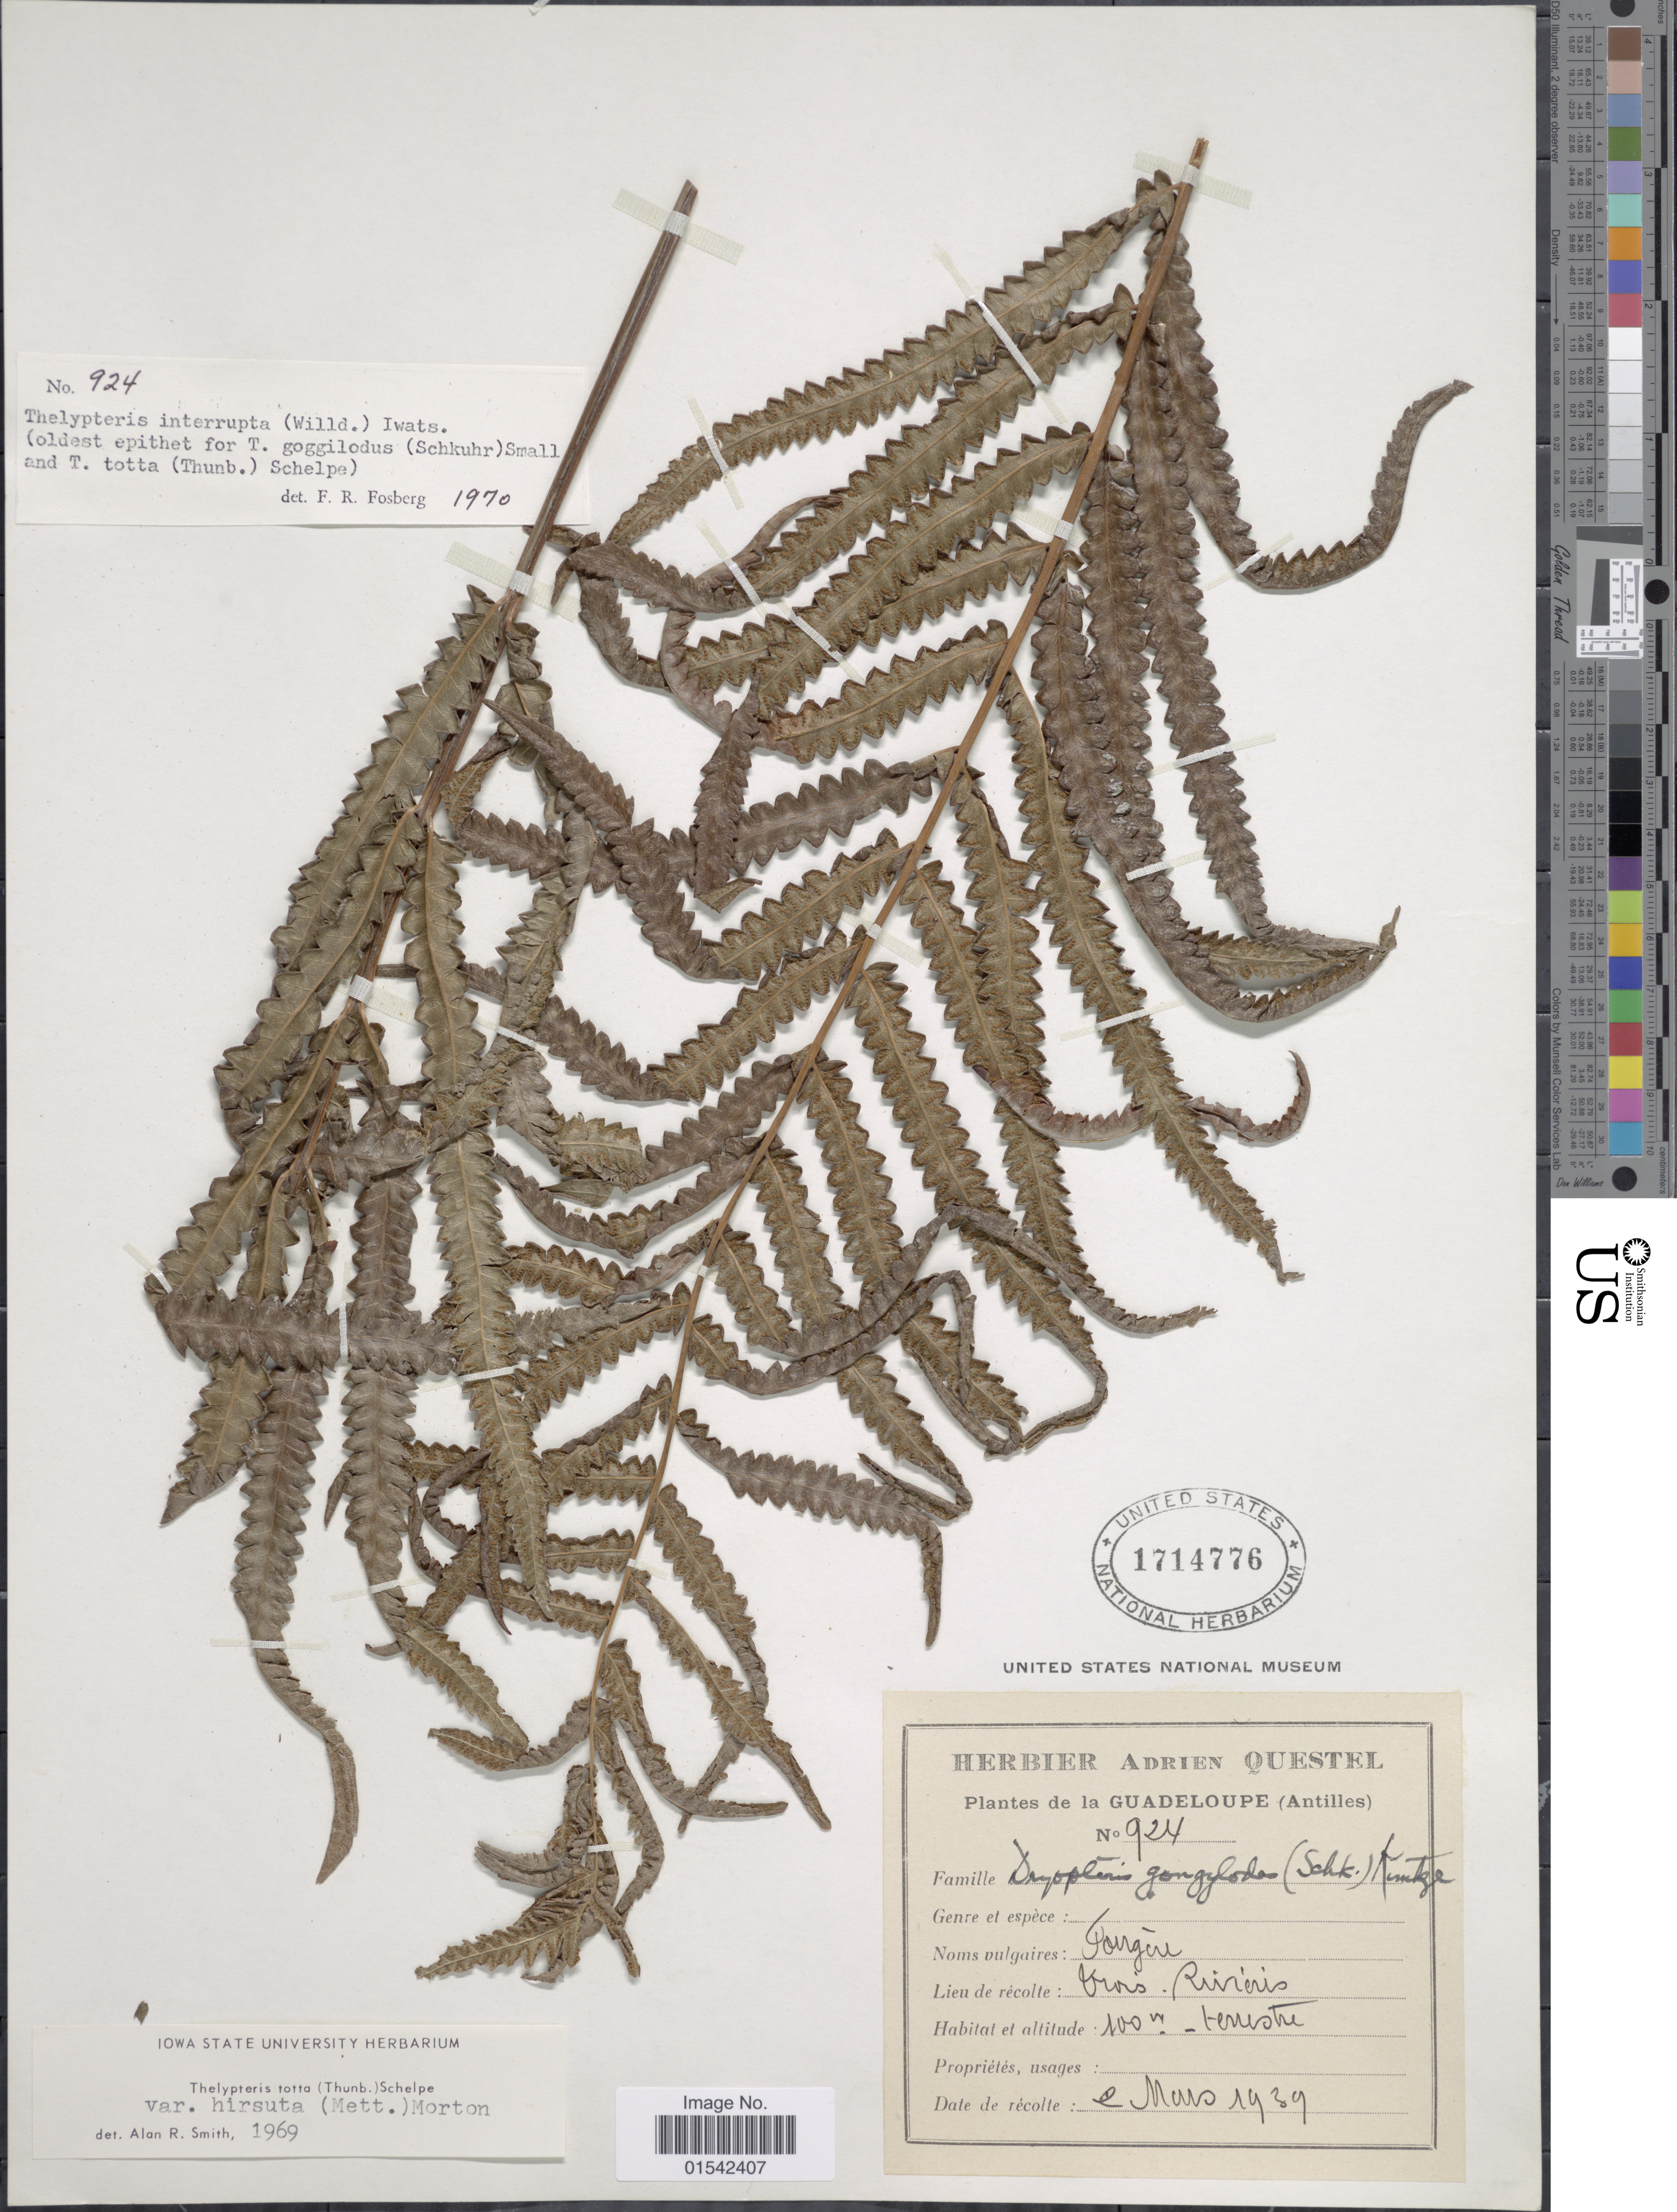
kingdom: Plantae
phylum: Tracheophyta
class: Polypodiopsida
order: Polypodiales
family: Thelypteridaceae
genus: Cyclosorus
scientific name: Cyclosorus interruptus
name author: (Willd.) H. Itô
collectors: ex herb. A. Questal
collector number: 924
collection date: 1939-03-02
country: Guadeloupe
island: Leeward Is.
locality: Trois-Rivières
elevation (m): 100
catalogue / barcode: US 1714776